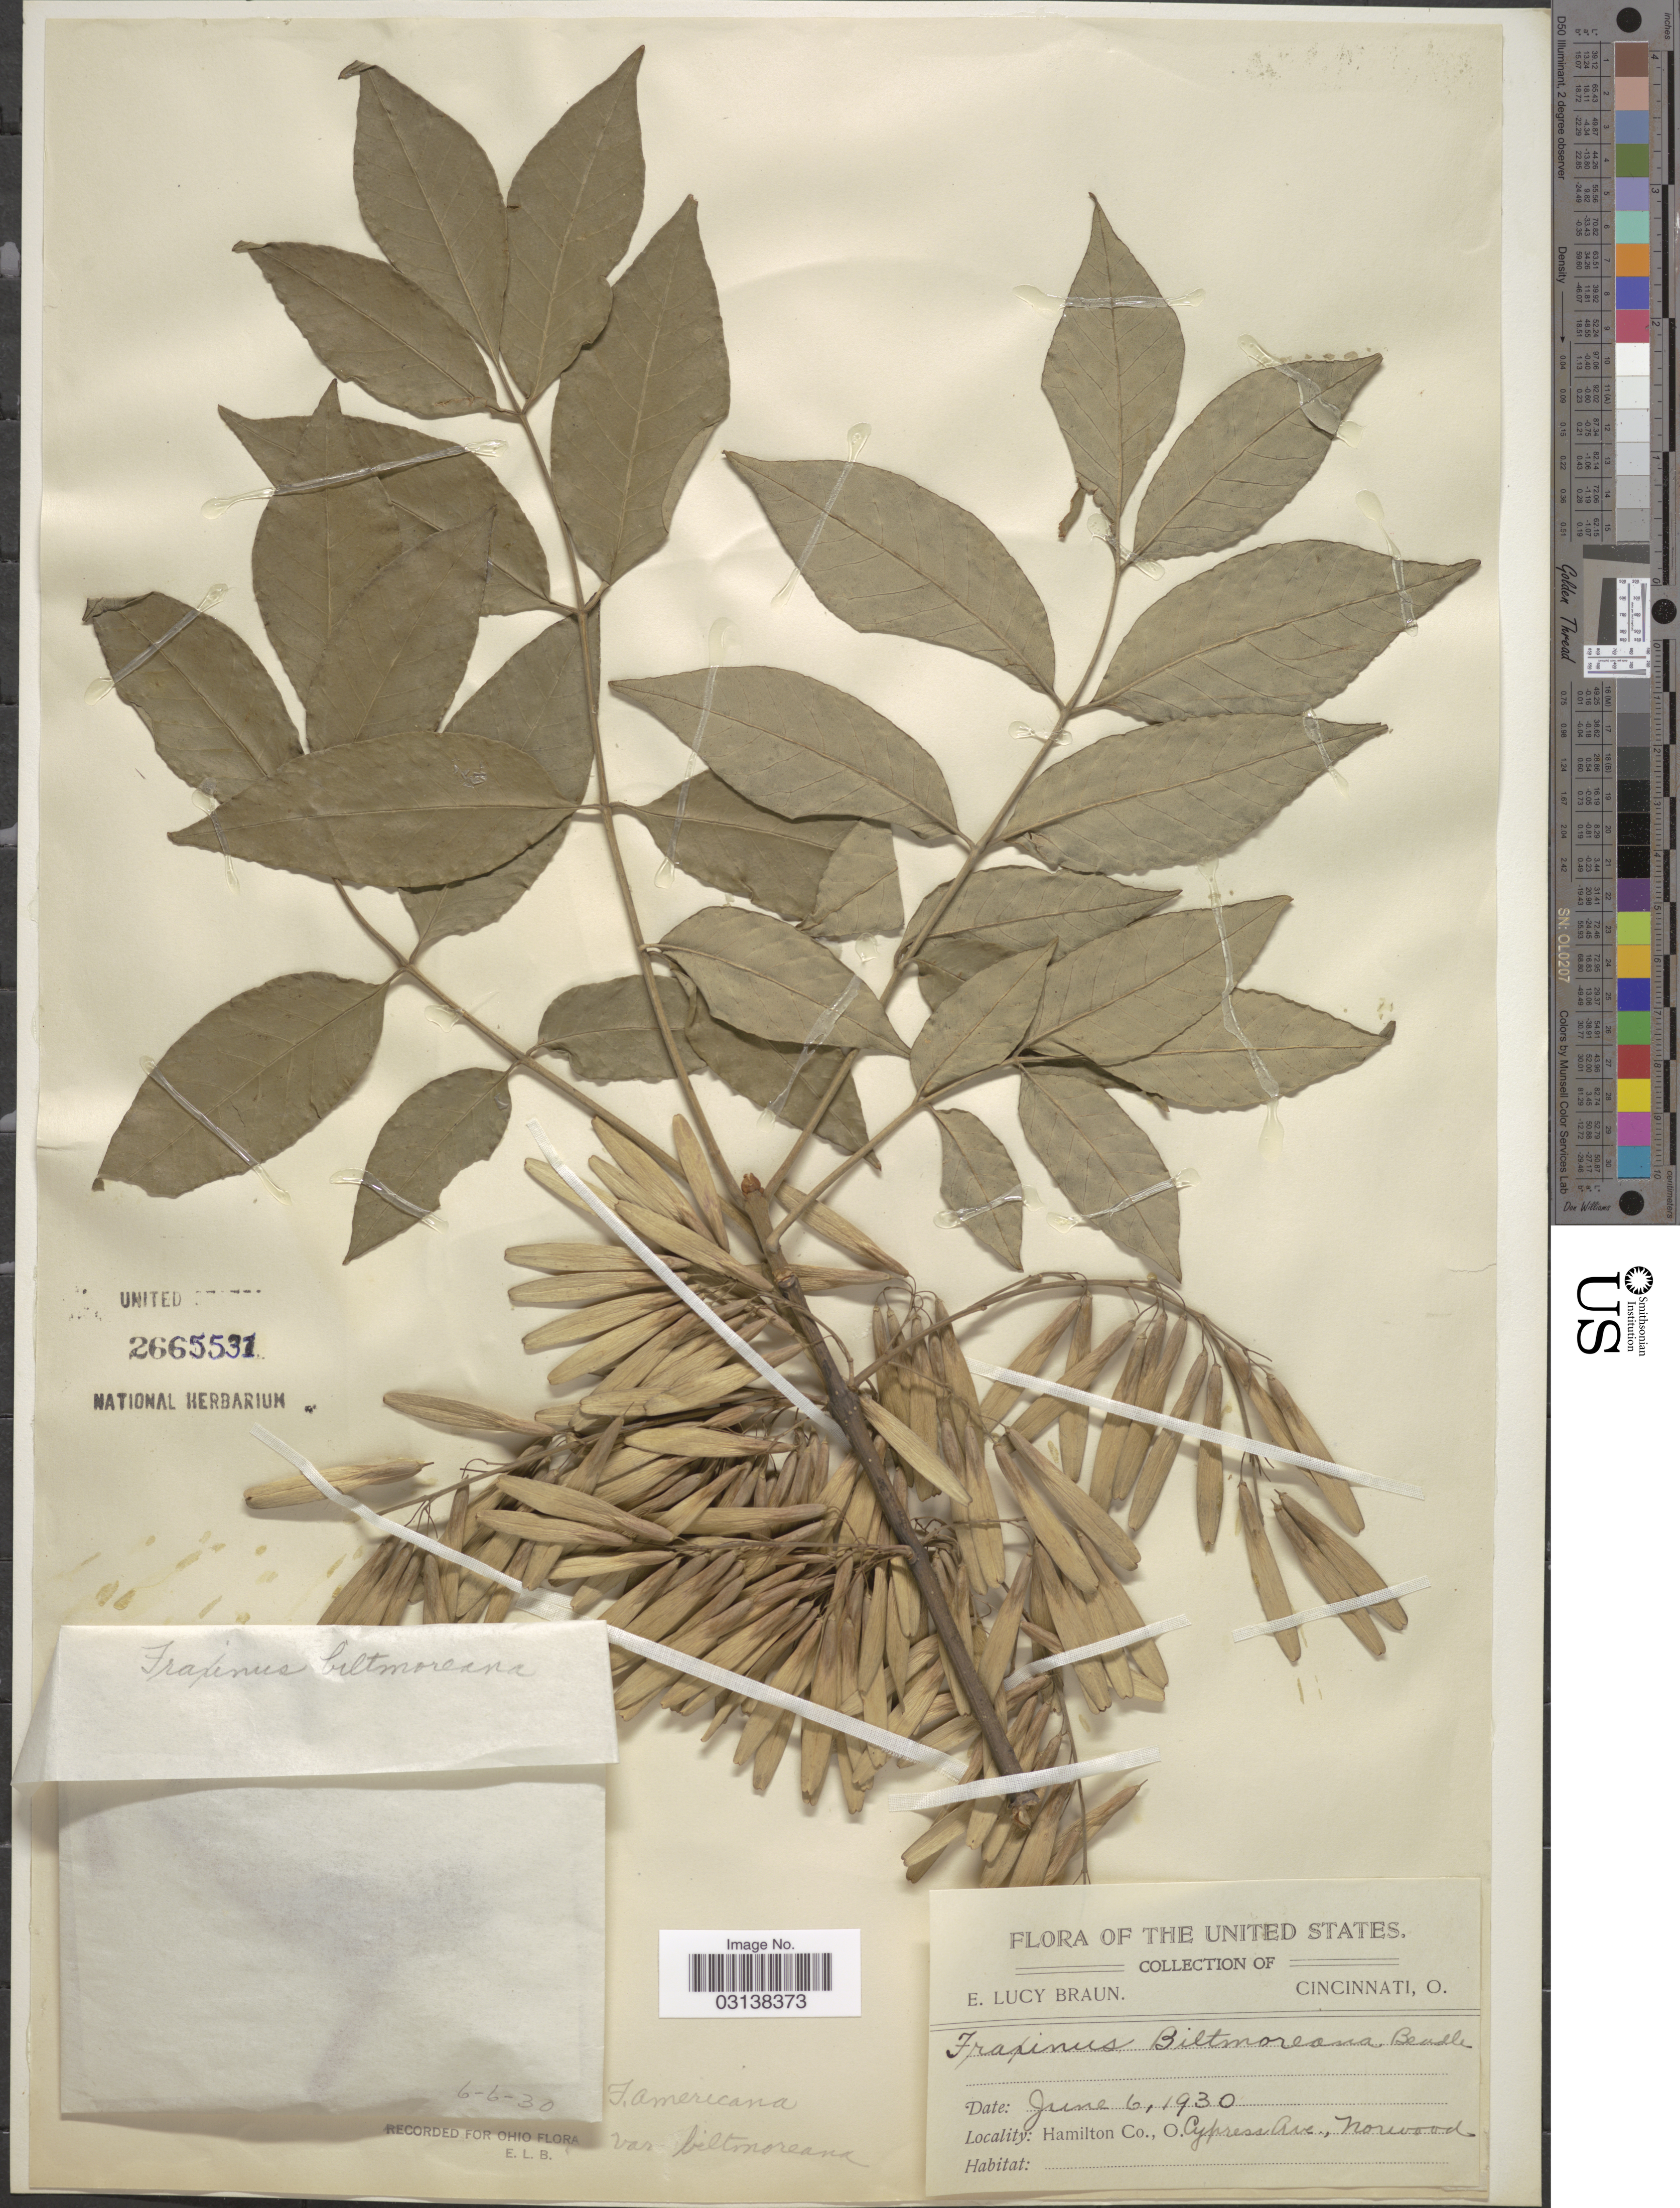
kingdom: Plantae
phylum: Tracheophyta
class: Magnoliopsida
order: Lamiales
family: Oleaceae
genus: Fraxinus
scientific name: Fraxinus americana var. biltmoreana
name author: (Beadle) J.W. Wright ex Fernald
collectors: E. Braun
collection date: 1930-06-06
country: United States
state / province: Ohio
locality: Hamilton Co., Cypress Ave., Norwood.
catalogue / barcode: US 2665531